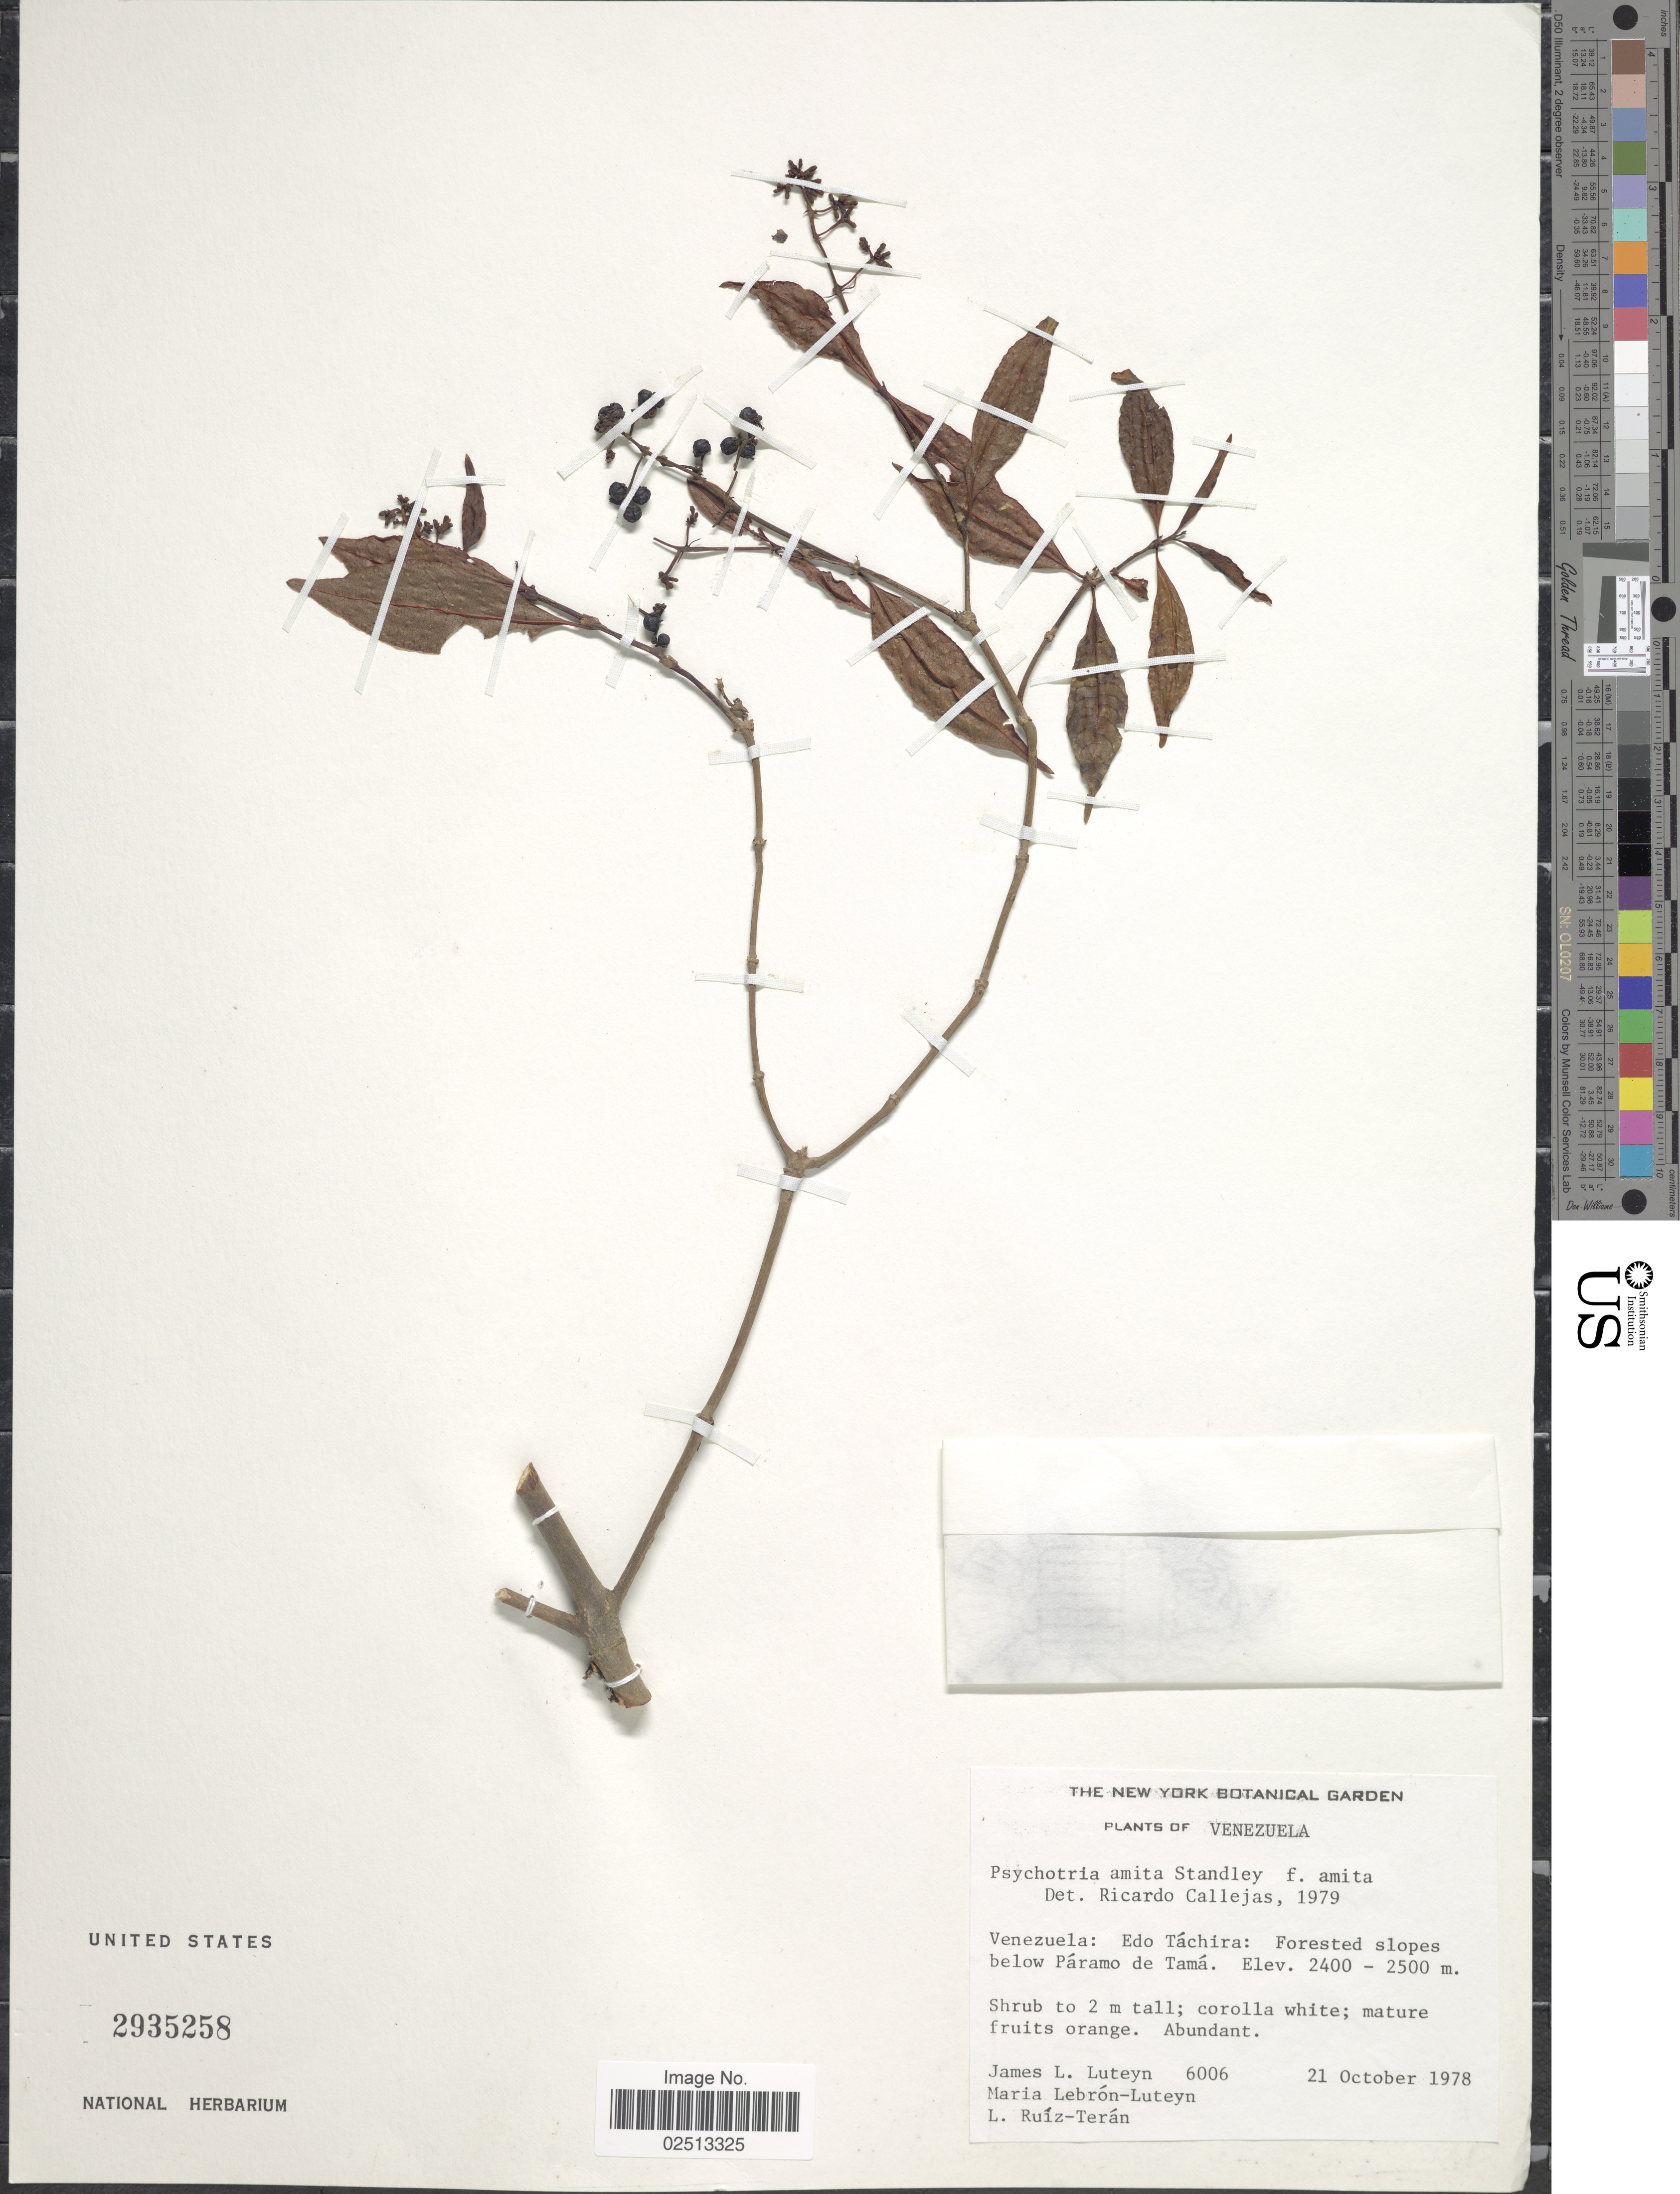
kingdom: Plantae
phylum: Tracheophyta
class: Magnoliopsida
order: Gentianales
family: Rubiaceae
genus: Psychotria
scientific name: Psychotria amita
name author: Standl.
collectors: J. L. Luteyn, M. L. Lebrón-Luteyn & L. E. Ruíz-Terán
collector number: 6006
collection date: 1978-10-21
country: Venezuela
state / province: Tachira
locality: Venezuela: Edo Tachira: Forested slopes below Paramo de Tama.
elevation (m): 2400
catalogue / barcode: US 2935258